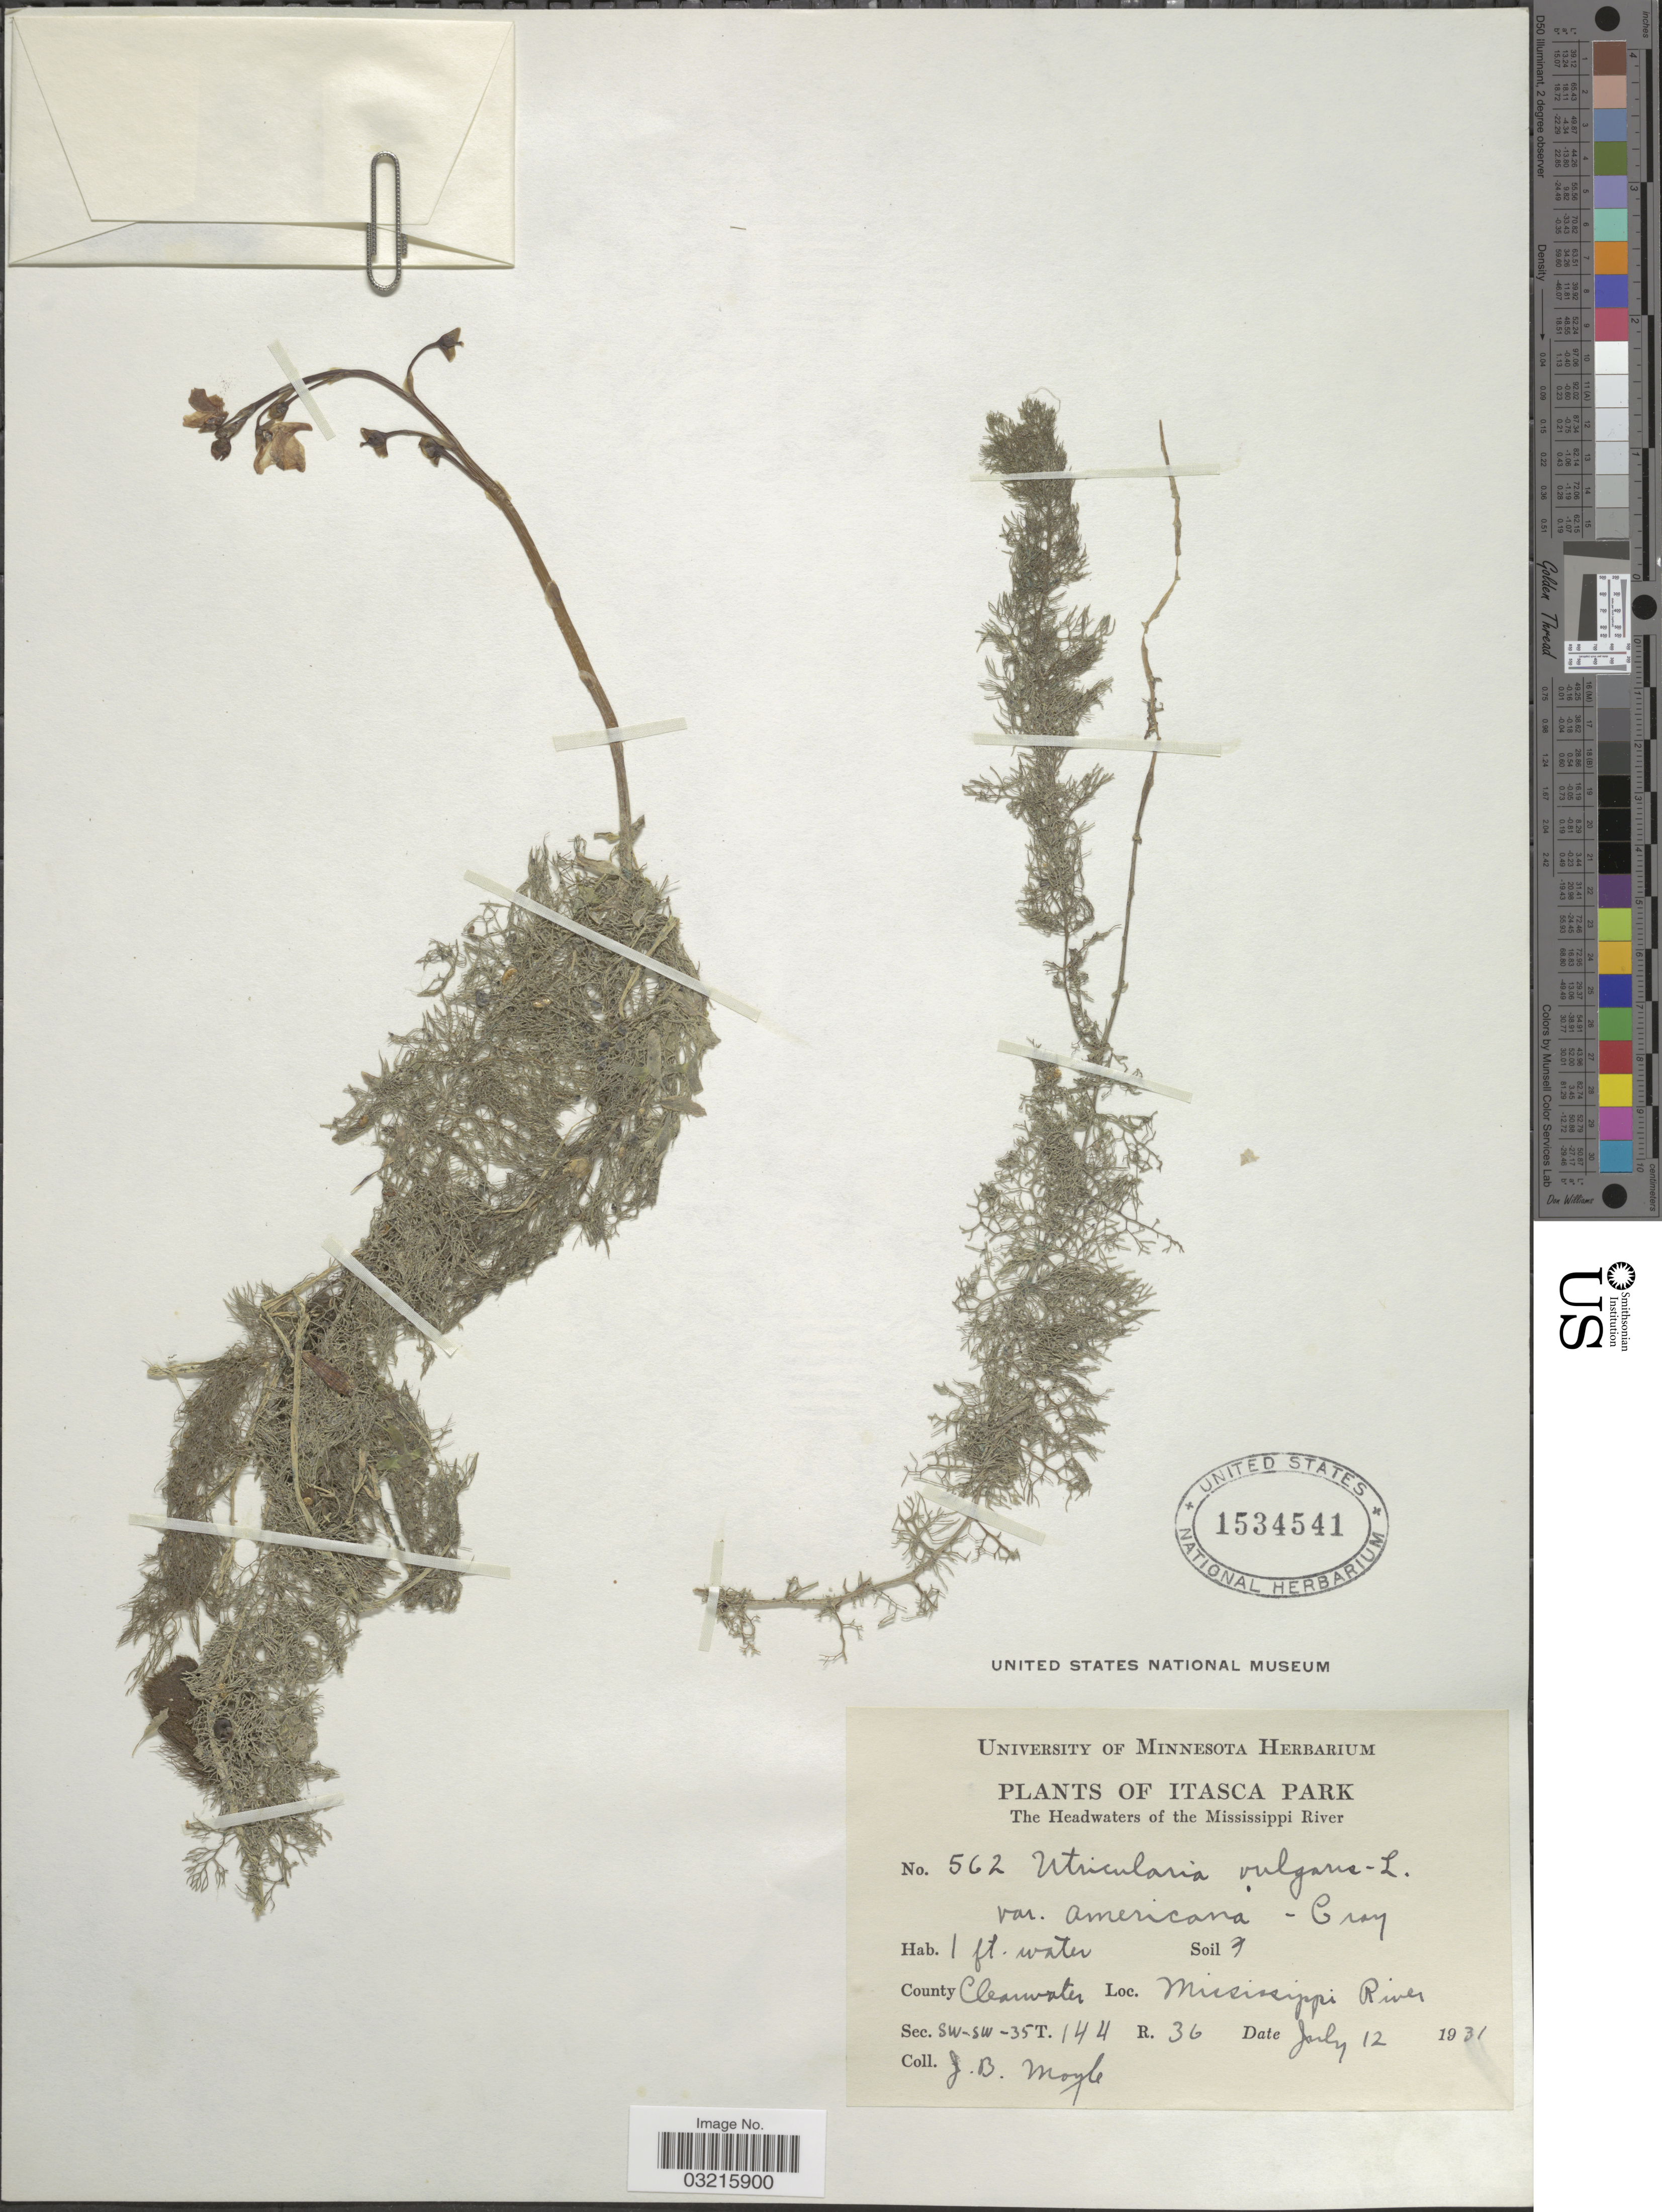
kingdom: Plantae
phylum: Tracheophyta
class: Magnoliopsida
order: Lamiales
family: Lentibulariaceae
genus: Utricularia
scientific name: Utricularia vulgaris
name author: L.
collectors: J. Moyle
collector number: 562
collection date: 1931-07-12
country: United States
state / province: Minnesota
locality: Itasca Park. The Headwaters of the Mississippi River. County Clearwater, Mississippi River. Sec. SW-SW-35 T. 144 R. 36.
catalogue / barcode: US 1534541